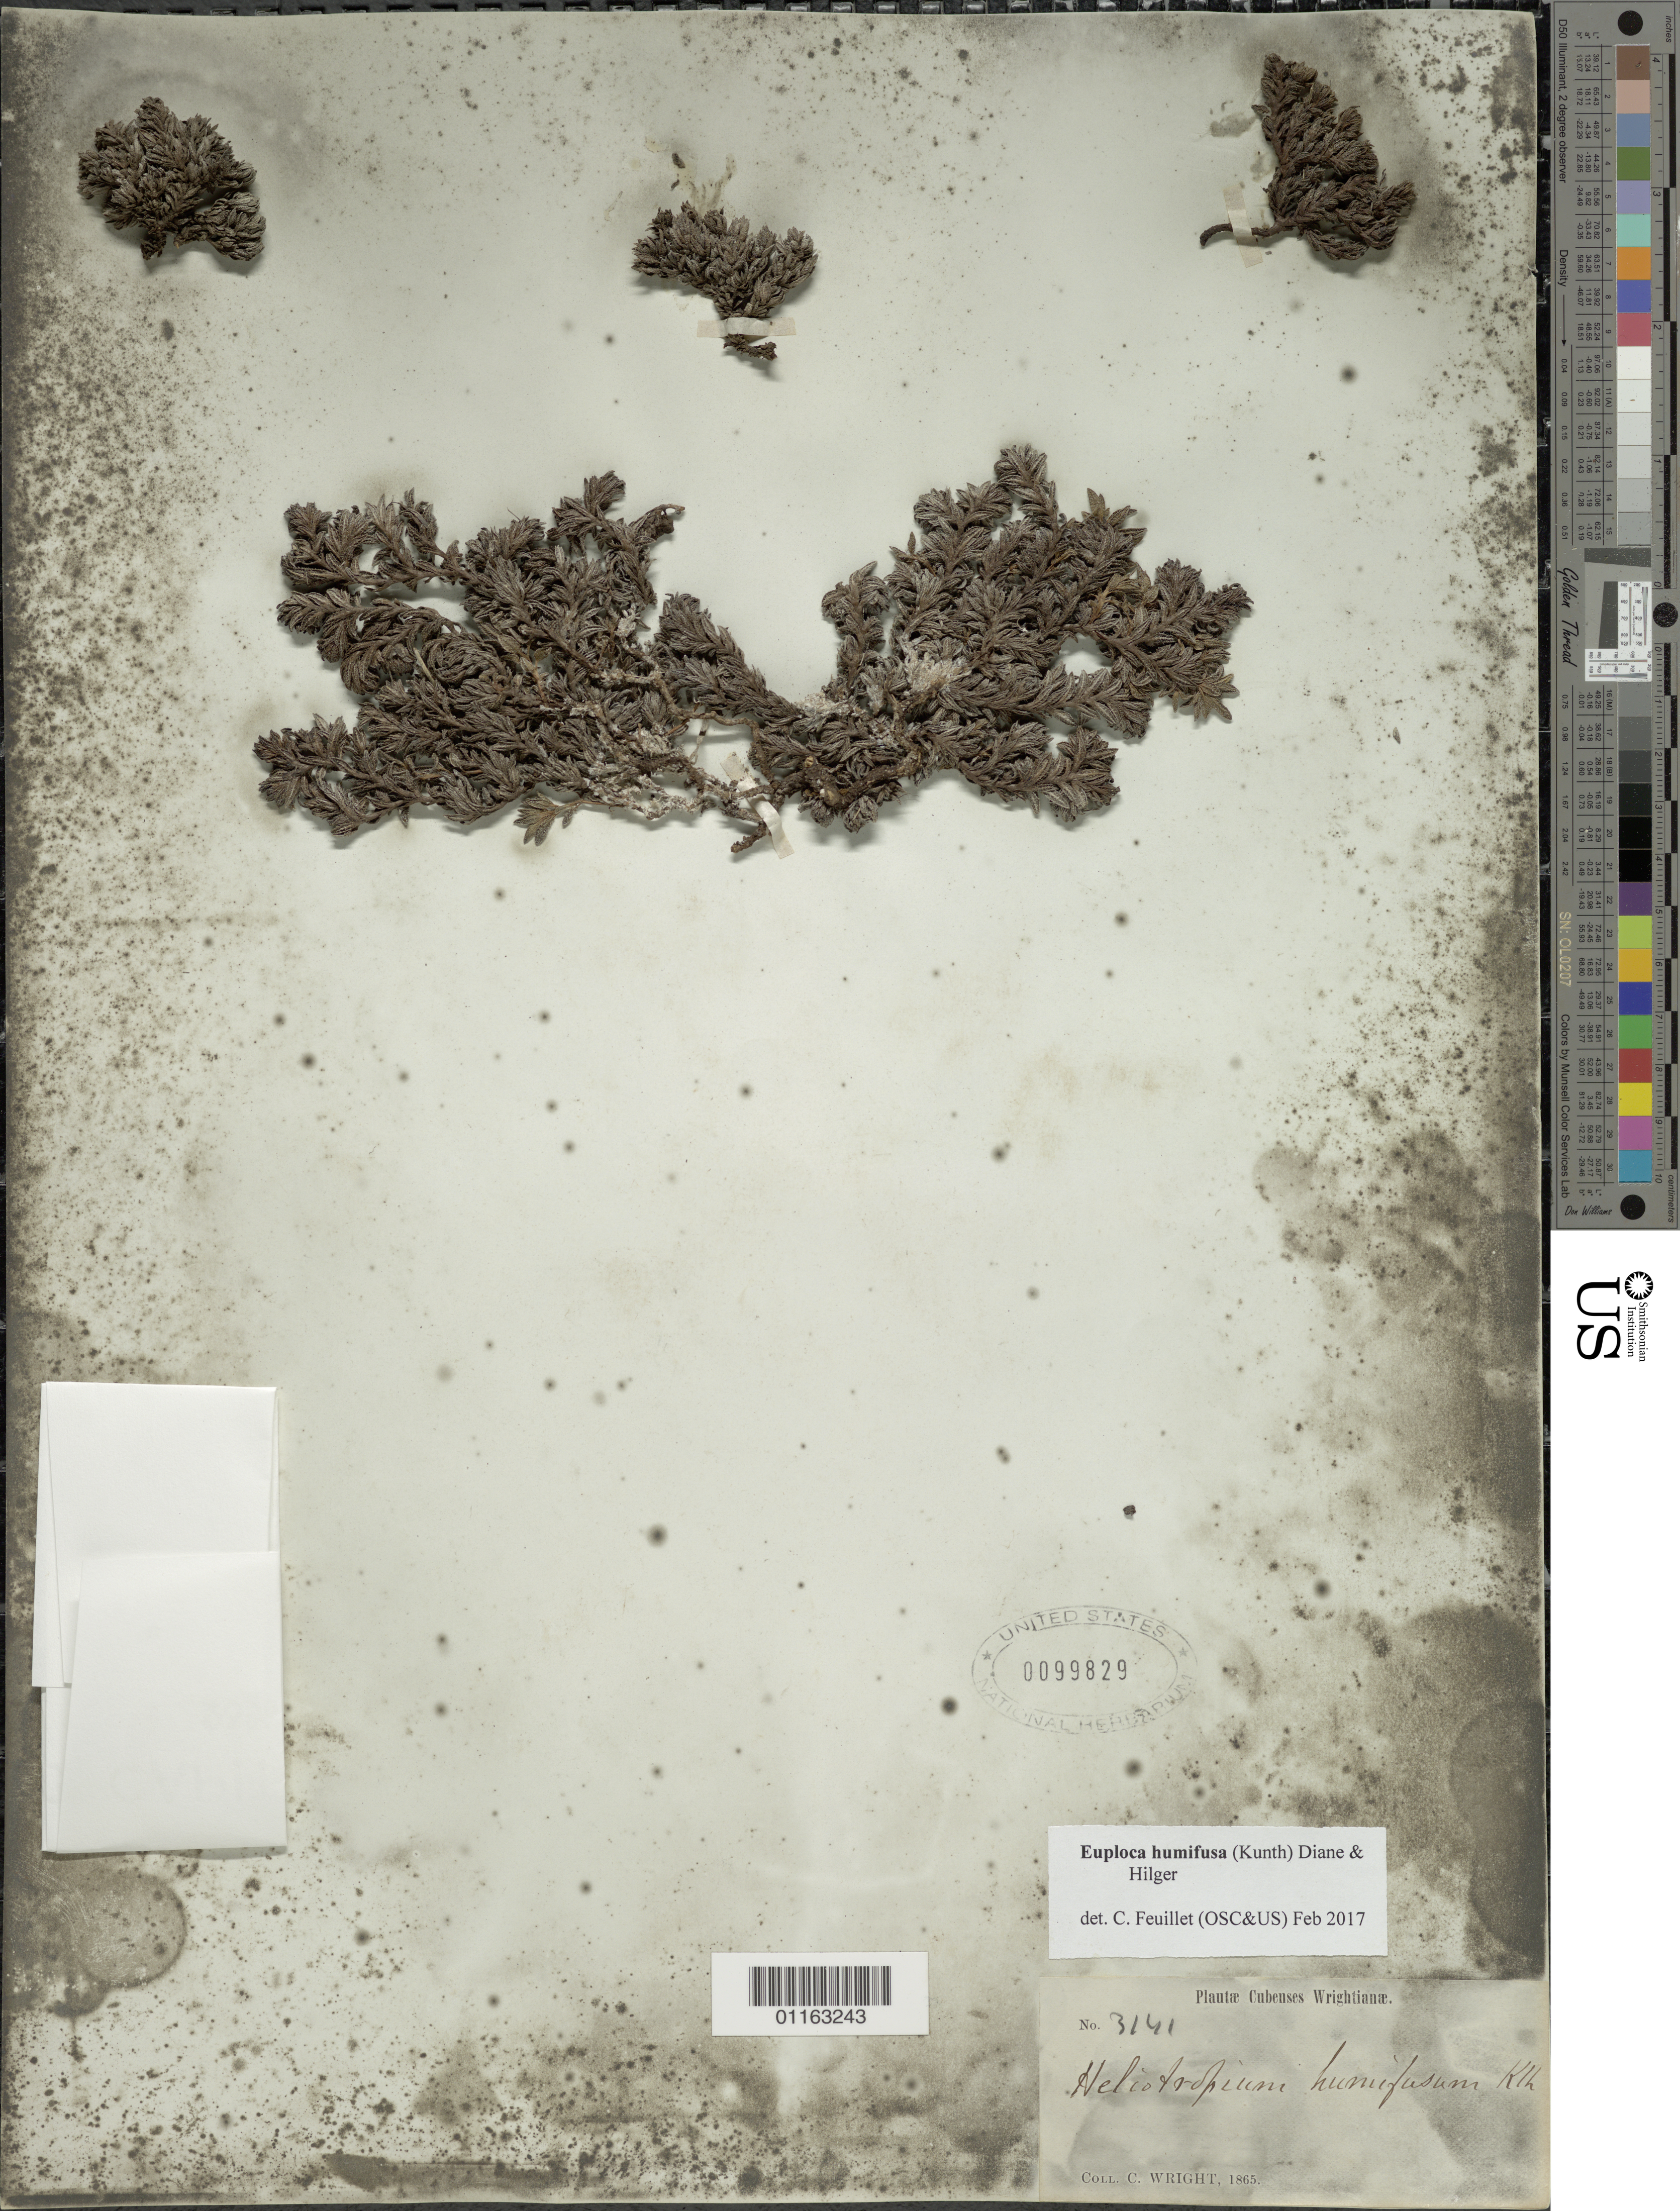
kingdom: Plantae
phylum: Tracheophyta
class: Magnoliopsida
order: Boraginales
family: Heliotropiaceae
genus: Euploca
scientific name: Euploca humifusa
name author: (Kunth) Diane & Hilger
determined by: Feuillet, C.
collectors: C. Wright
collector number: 3141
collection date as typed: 1865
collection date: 1865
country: Cuba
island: Cuba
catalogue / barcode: US 99829